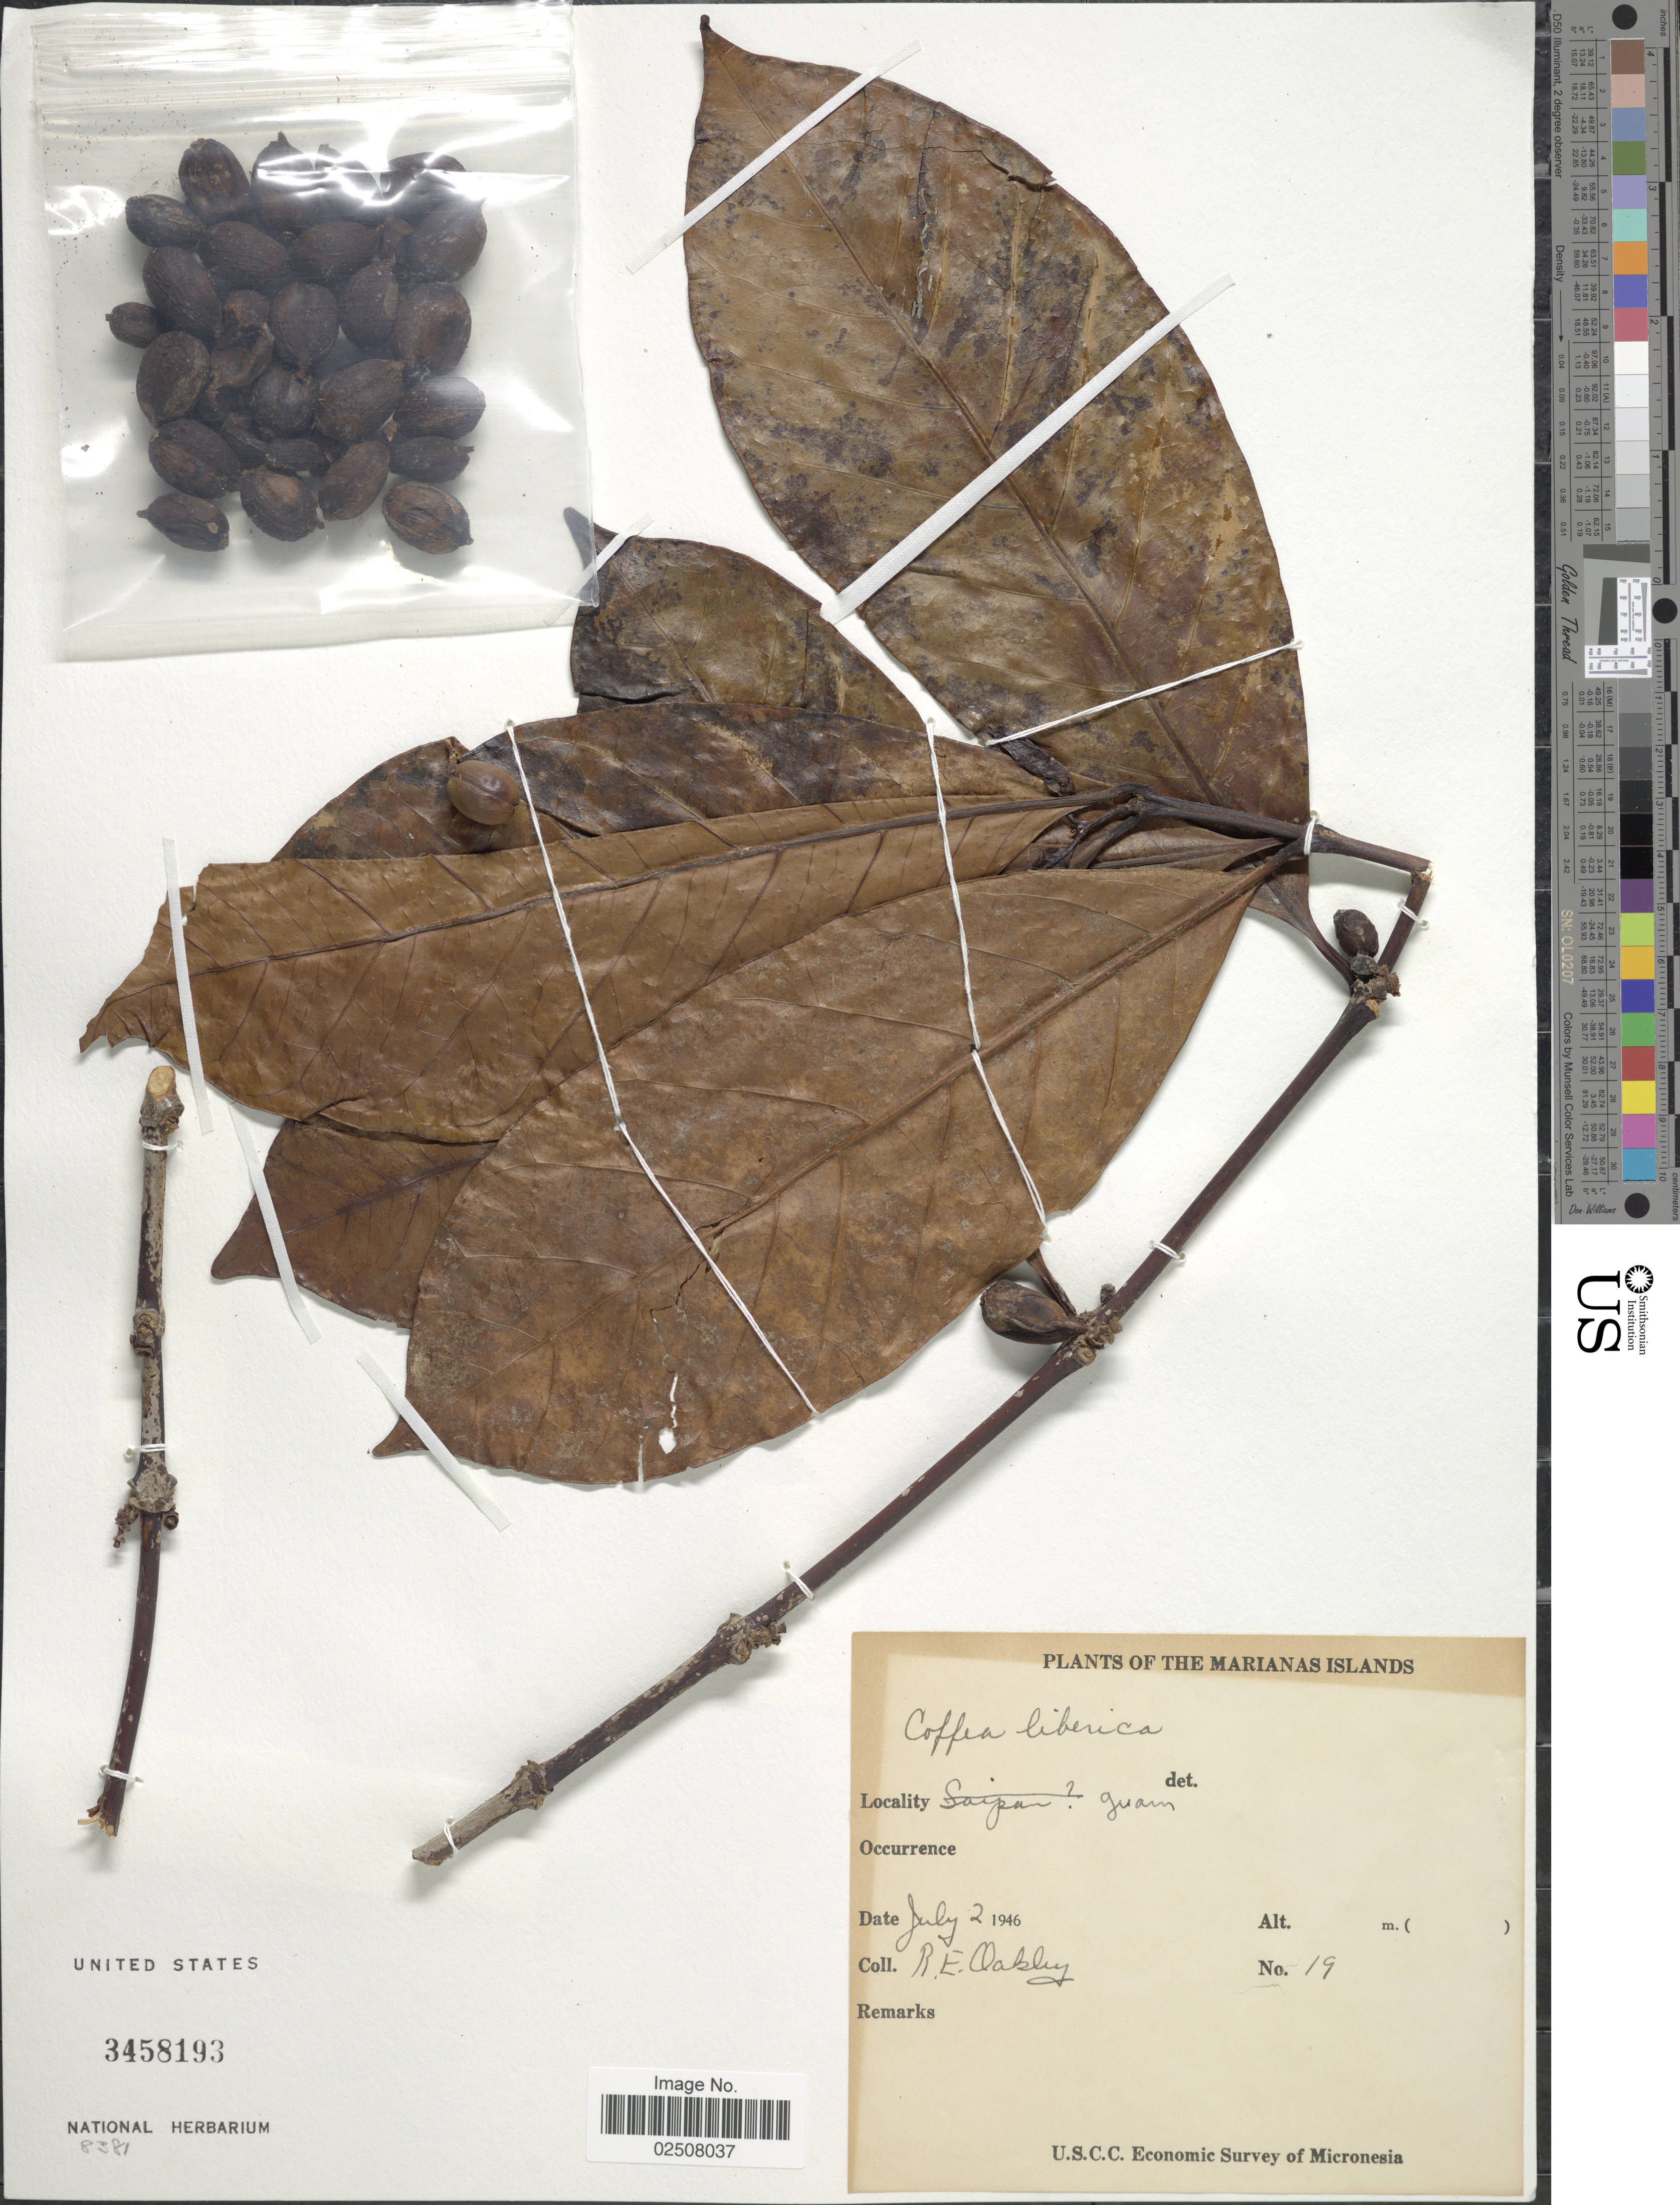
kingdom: Plantae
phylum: Tracheophyta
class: Magnoliopsida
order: Gentianales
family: Rubiaceae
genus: Coffea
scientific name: Coffea liberica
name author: Hiern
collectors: R. Oakley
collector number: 19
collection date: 1946-07-02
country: Guam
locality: The Marianas Islands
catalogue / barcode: US 3458193